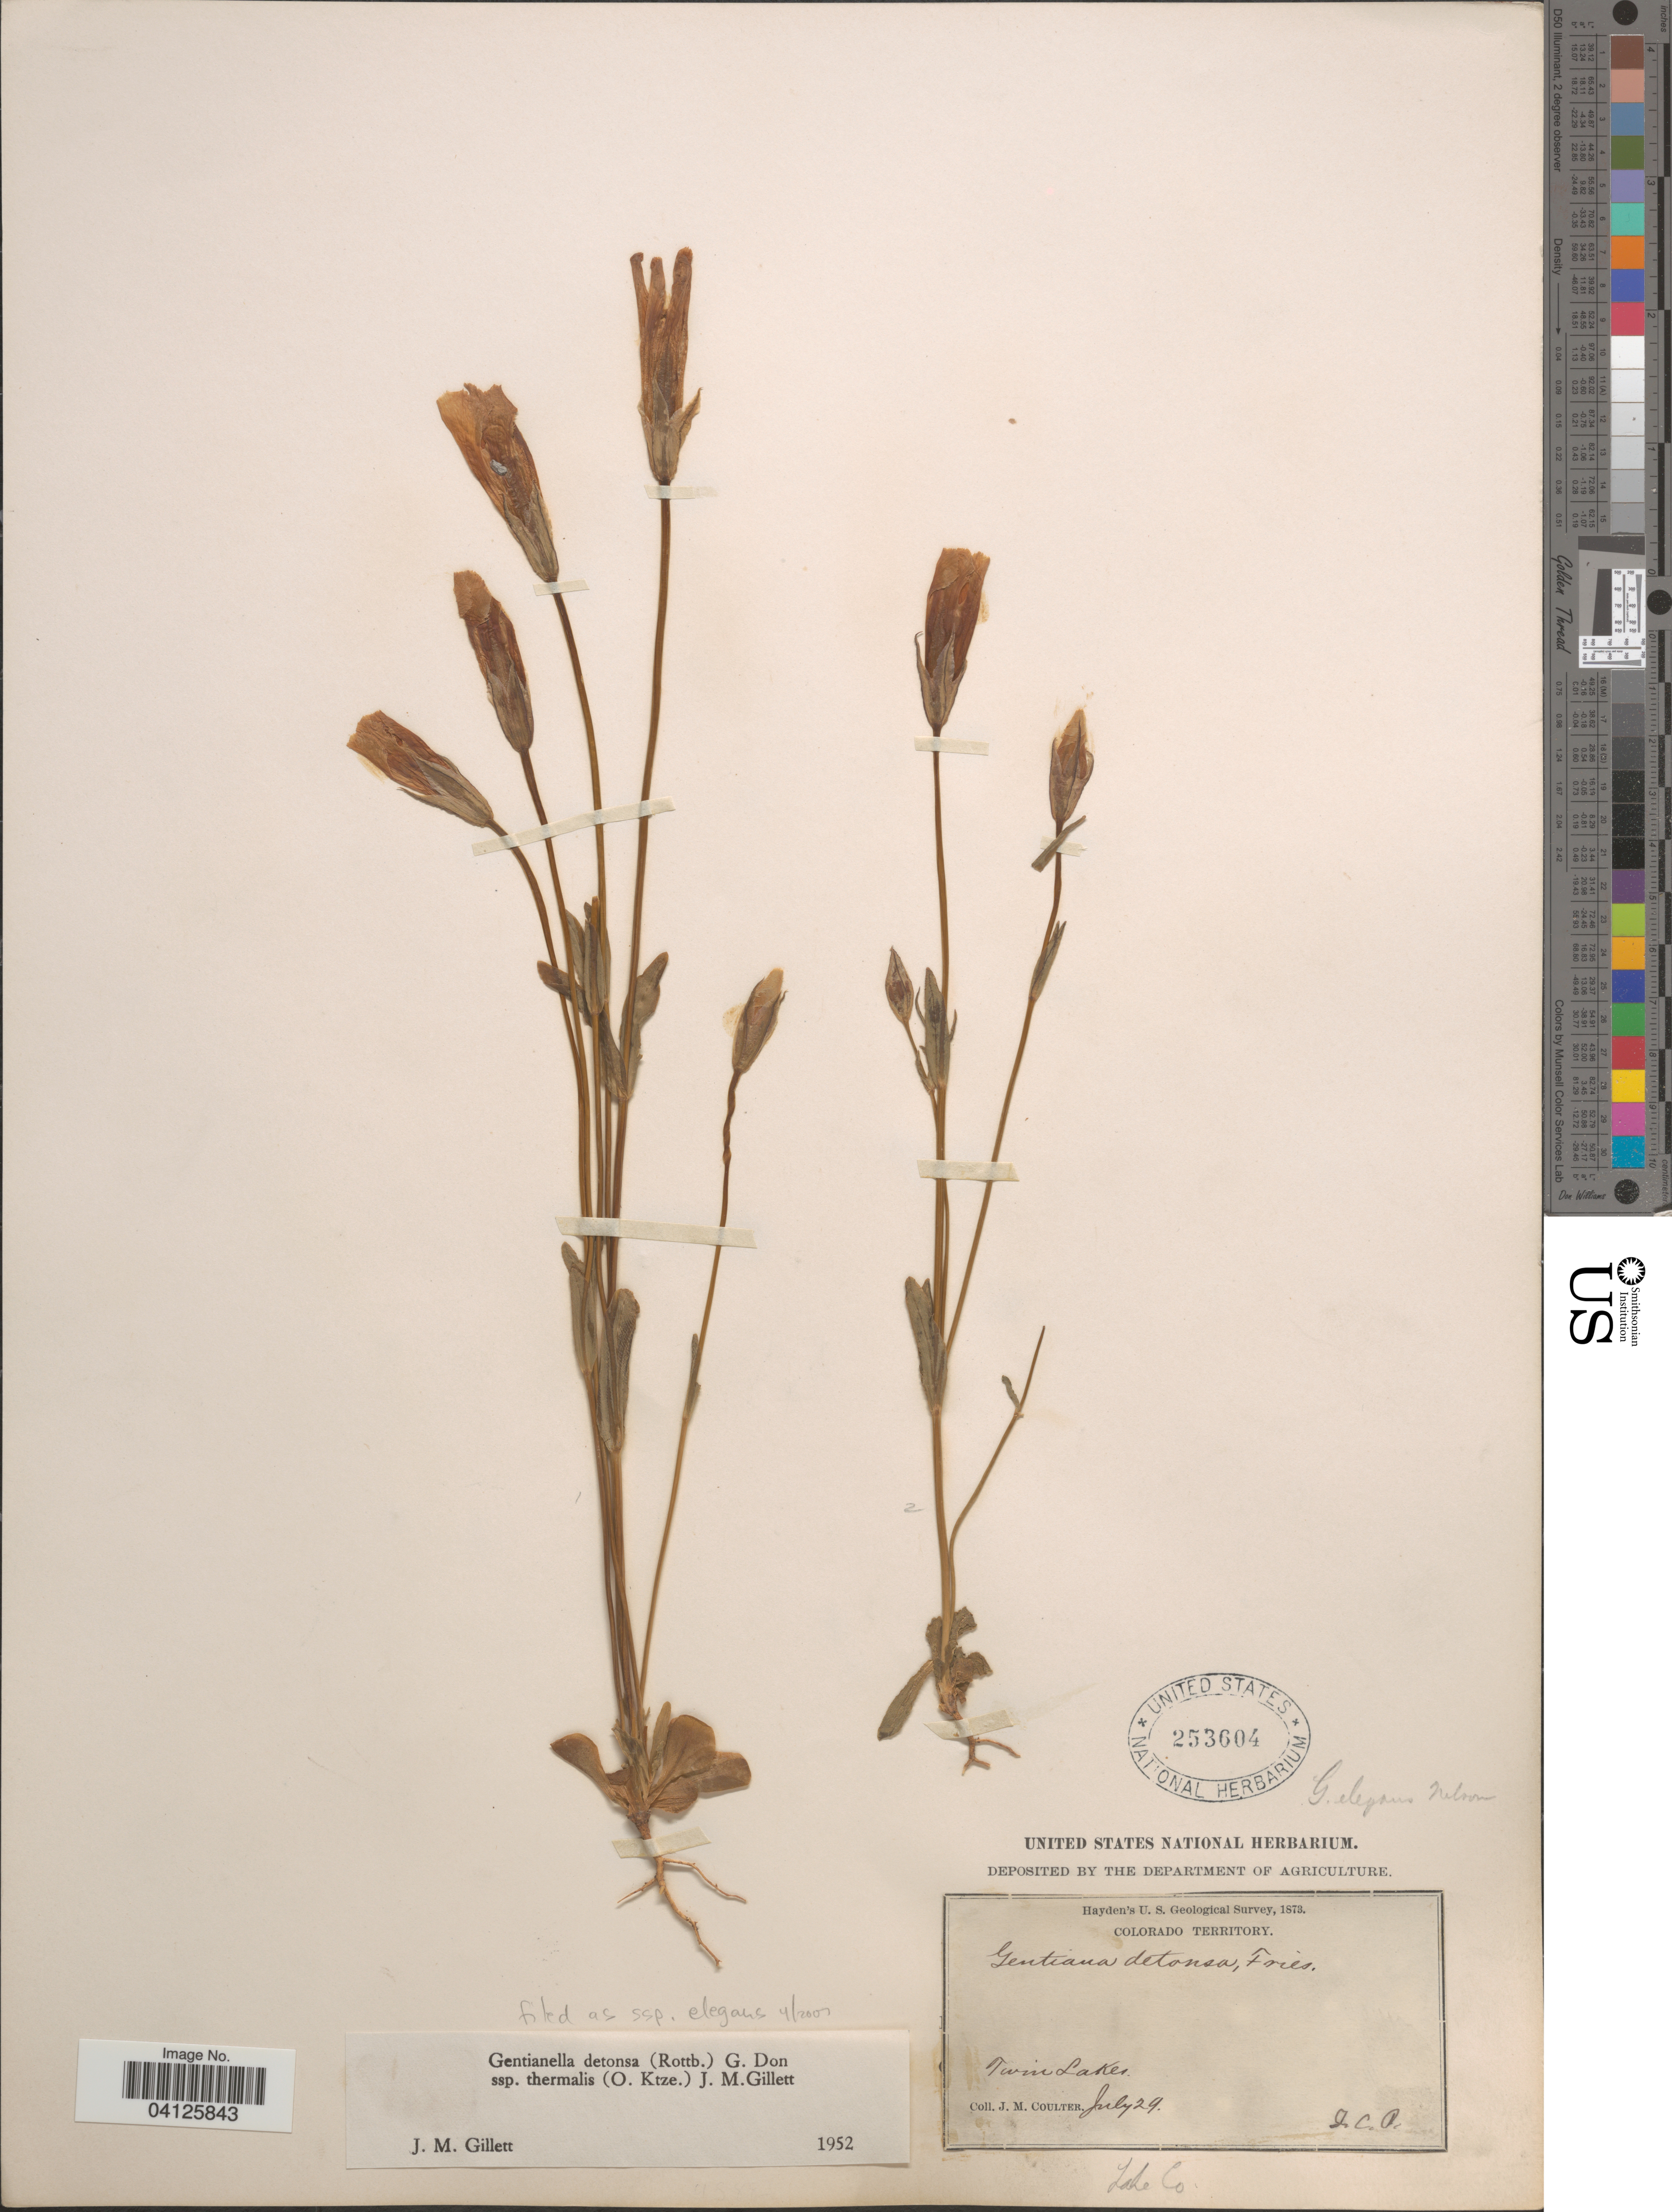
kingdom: Plantae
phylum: Tracheophyta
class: Magnoliopsida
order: Gentianales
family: Gentianaceae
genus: Gentianella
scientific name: Gentianella detonsa subsp. elegans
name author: (A. Gray) J.M. Gillett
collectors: J. M. Coulter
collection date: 1973-07-29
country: United States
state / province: Colorado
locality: Hayden's U.S. Geological Survey, 1873. Twin Lakes. Lake Co.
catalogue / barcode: US 253604